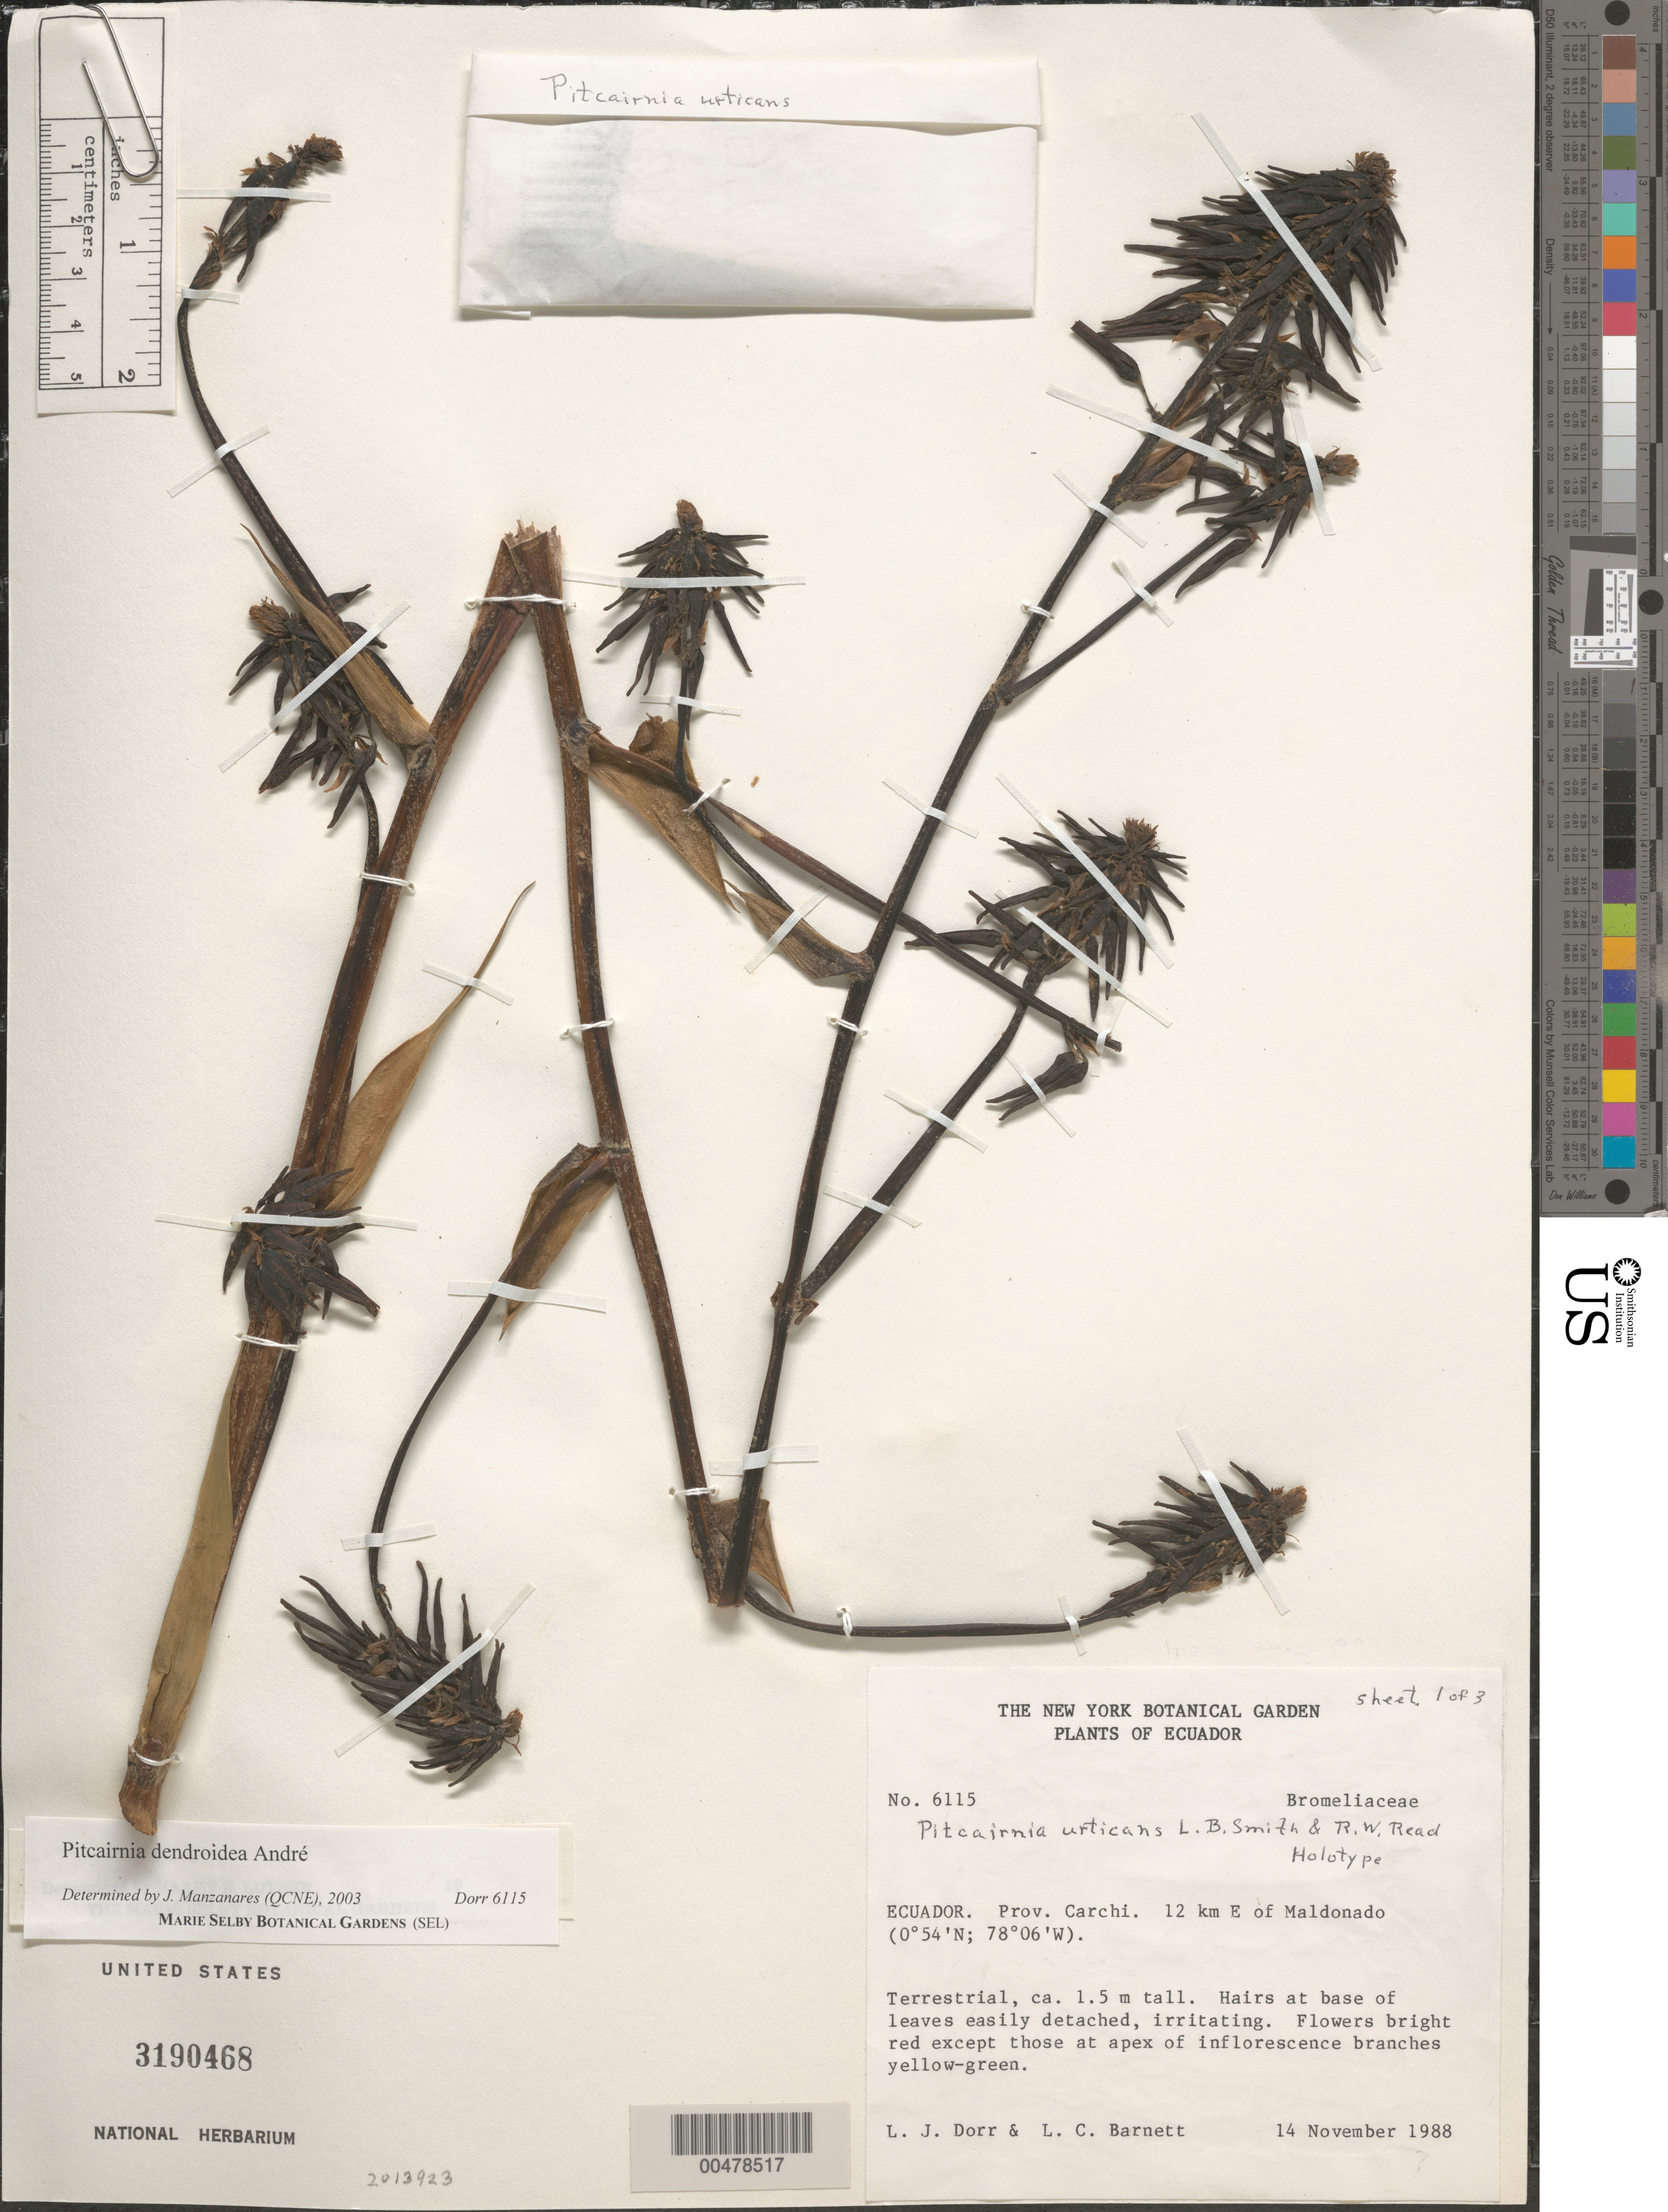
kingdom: Plantae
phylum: Tracheophyta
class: Liliopsida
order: Poales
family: Bromeliaceae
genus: Pitcairnia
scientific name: Pitcairnia dendroidea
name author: André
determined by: Manzanares, J. M.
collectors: L. J. Dorr & L. C. Barnett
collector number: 6115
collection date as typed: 14 Nov 1988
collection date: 1988-11-14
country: Ecuador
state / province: Carchi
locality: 12 km E of Maldonado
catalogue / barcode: US 3190468